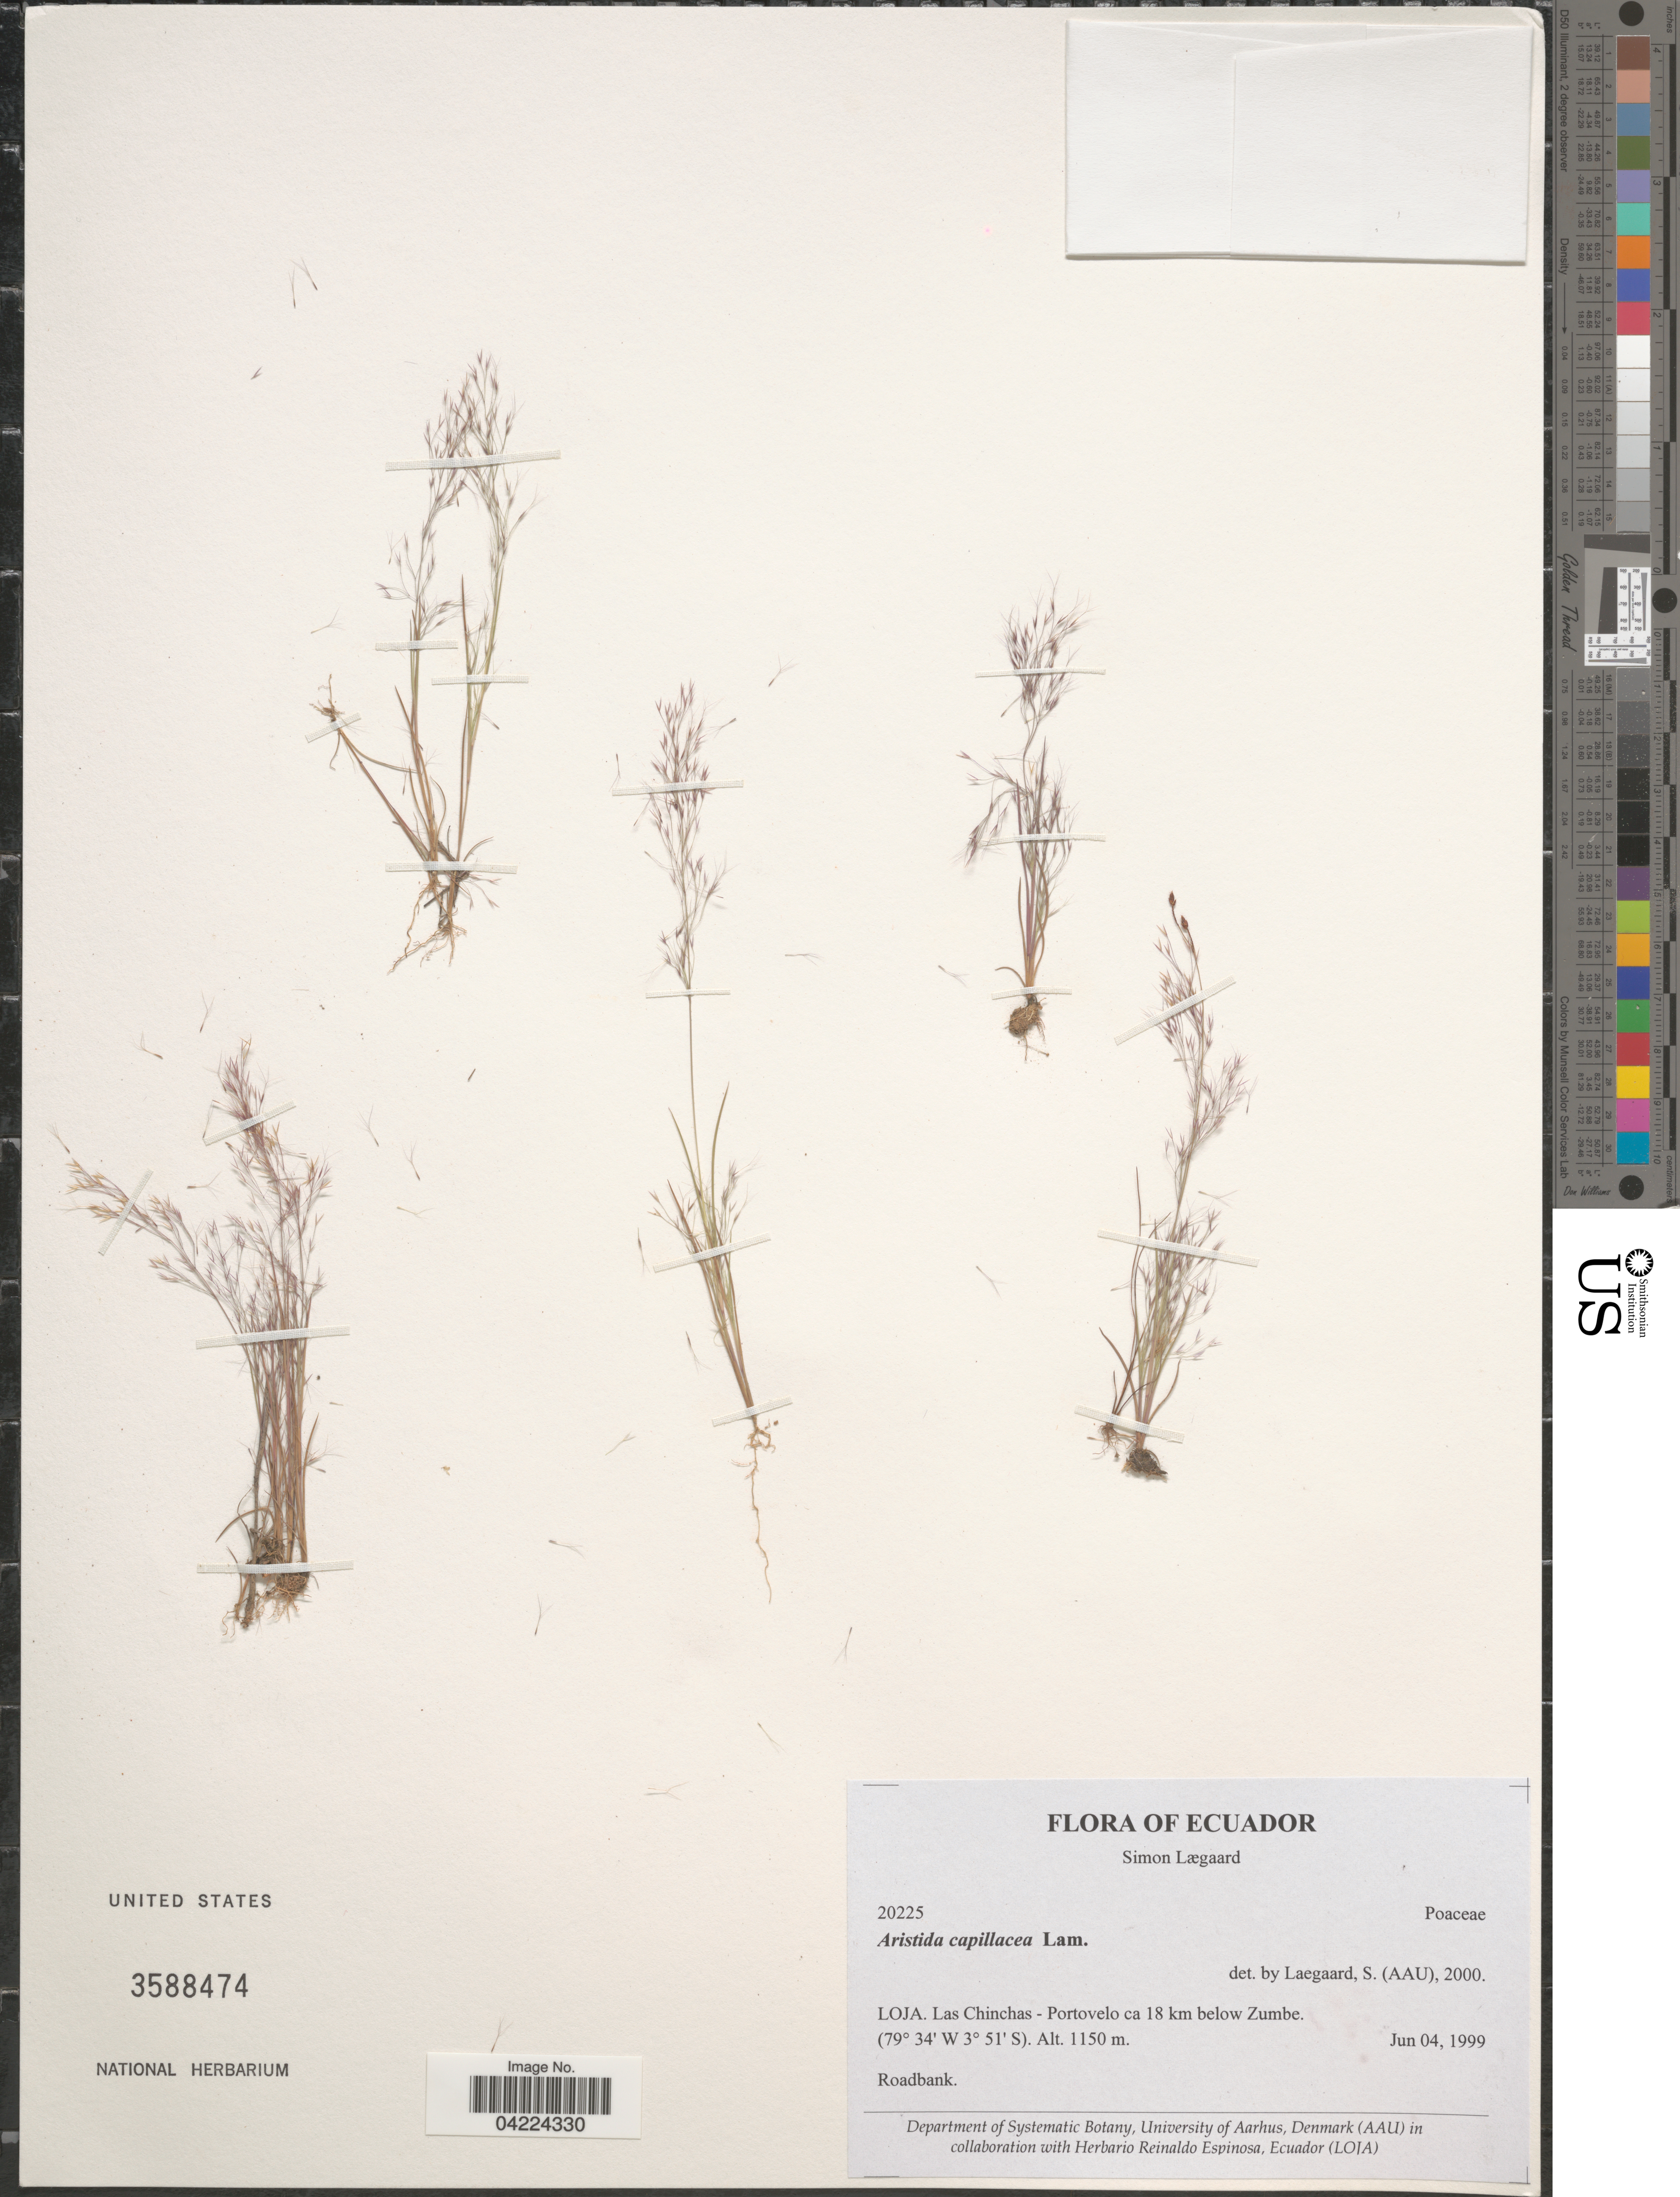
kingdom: Plantae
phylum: Tracheophyta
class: Liliopsida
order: Poales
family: Poaceae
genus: Aristida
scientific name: Aristida capillacea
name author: Lam.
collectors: S. Lægaard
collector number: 20225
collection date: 1999-06-04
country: Ecuador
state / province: Loja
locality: Las Chinchas - Portovelo ca 18 km below Zumbe.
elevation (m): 1150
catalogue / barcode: US 3588474